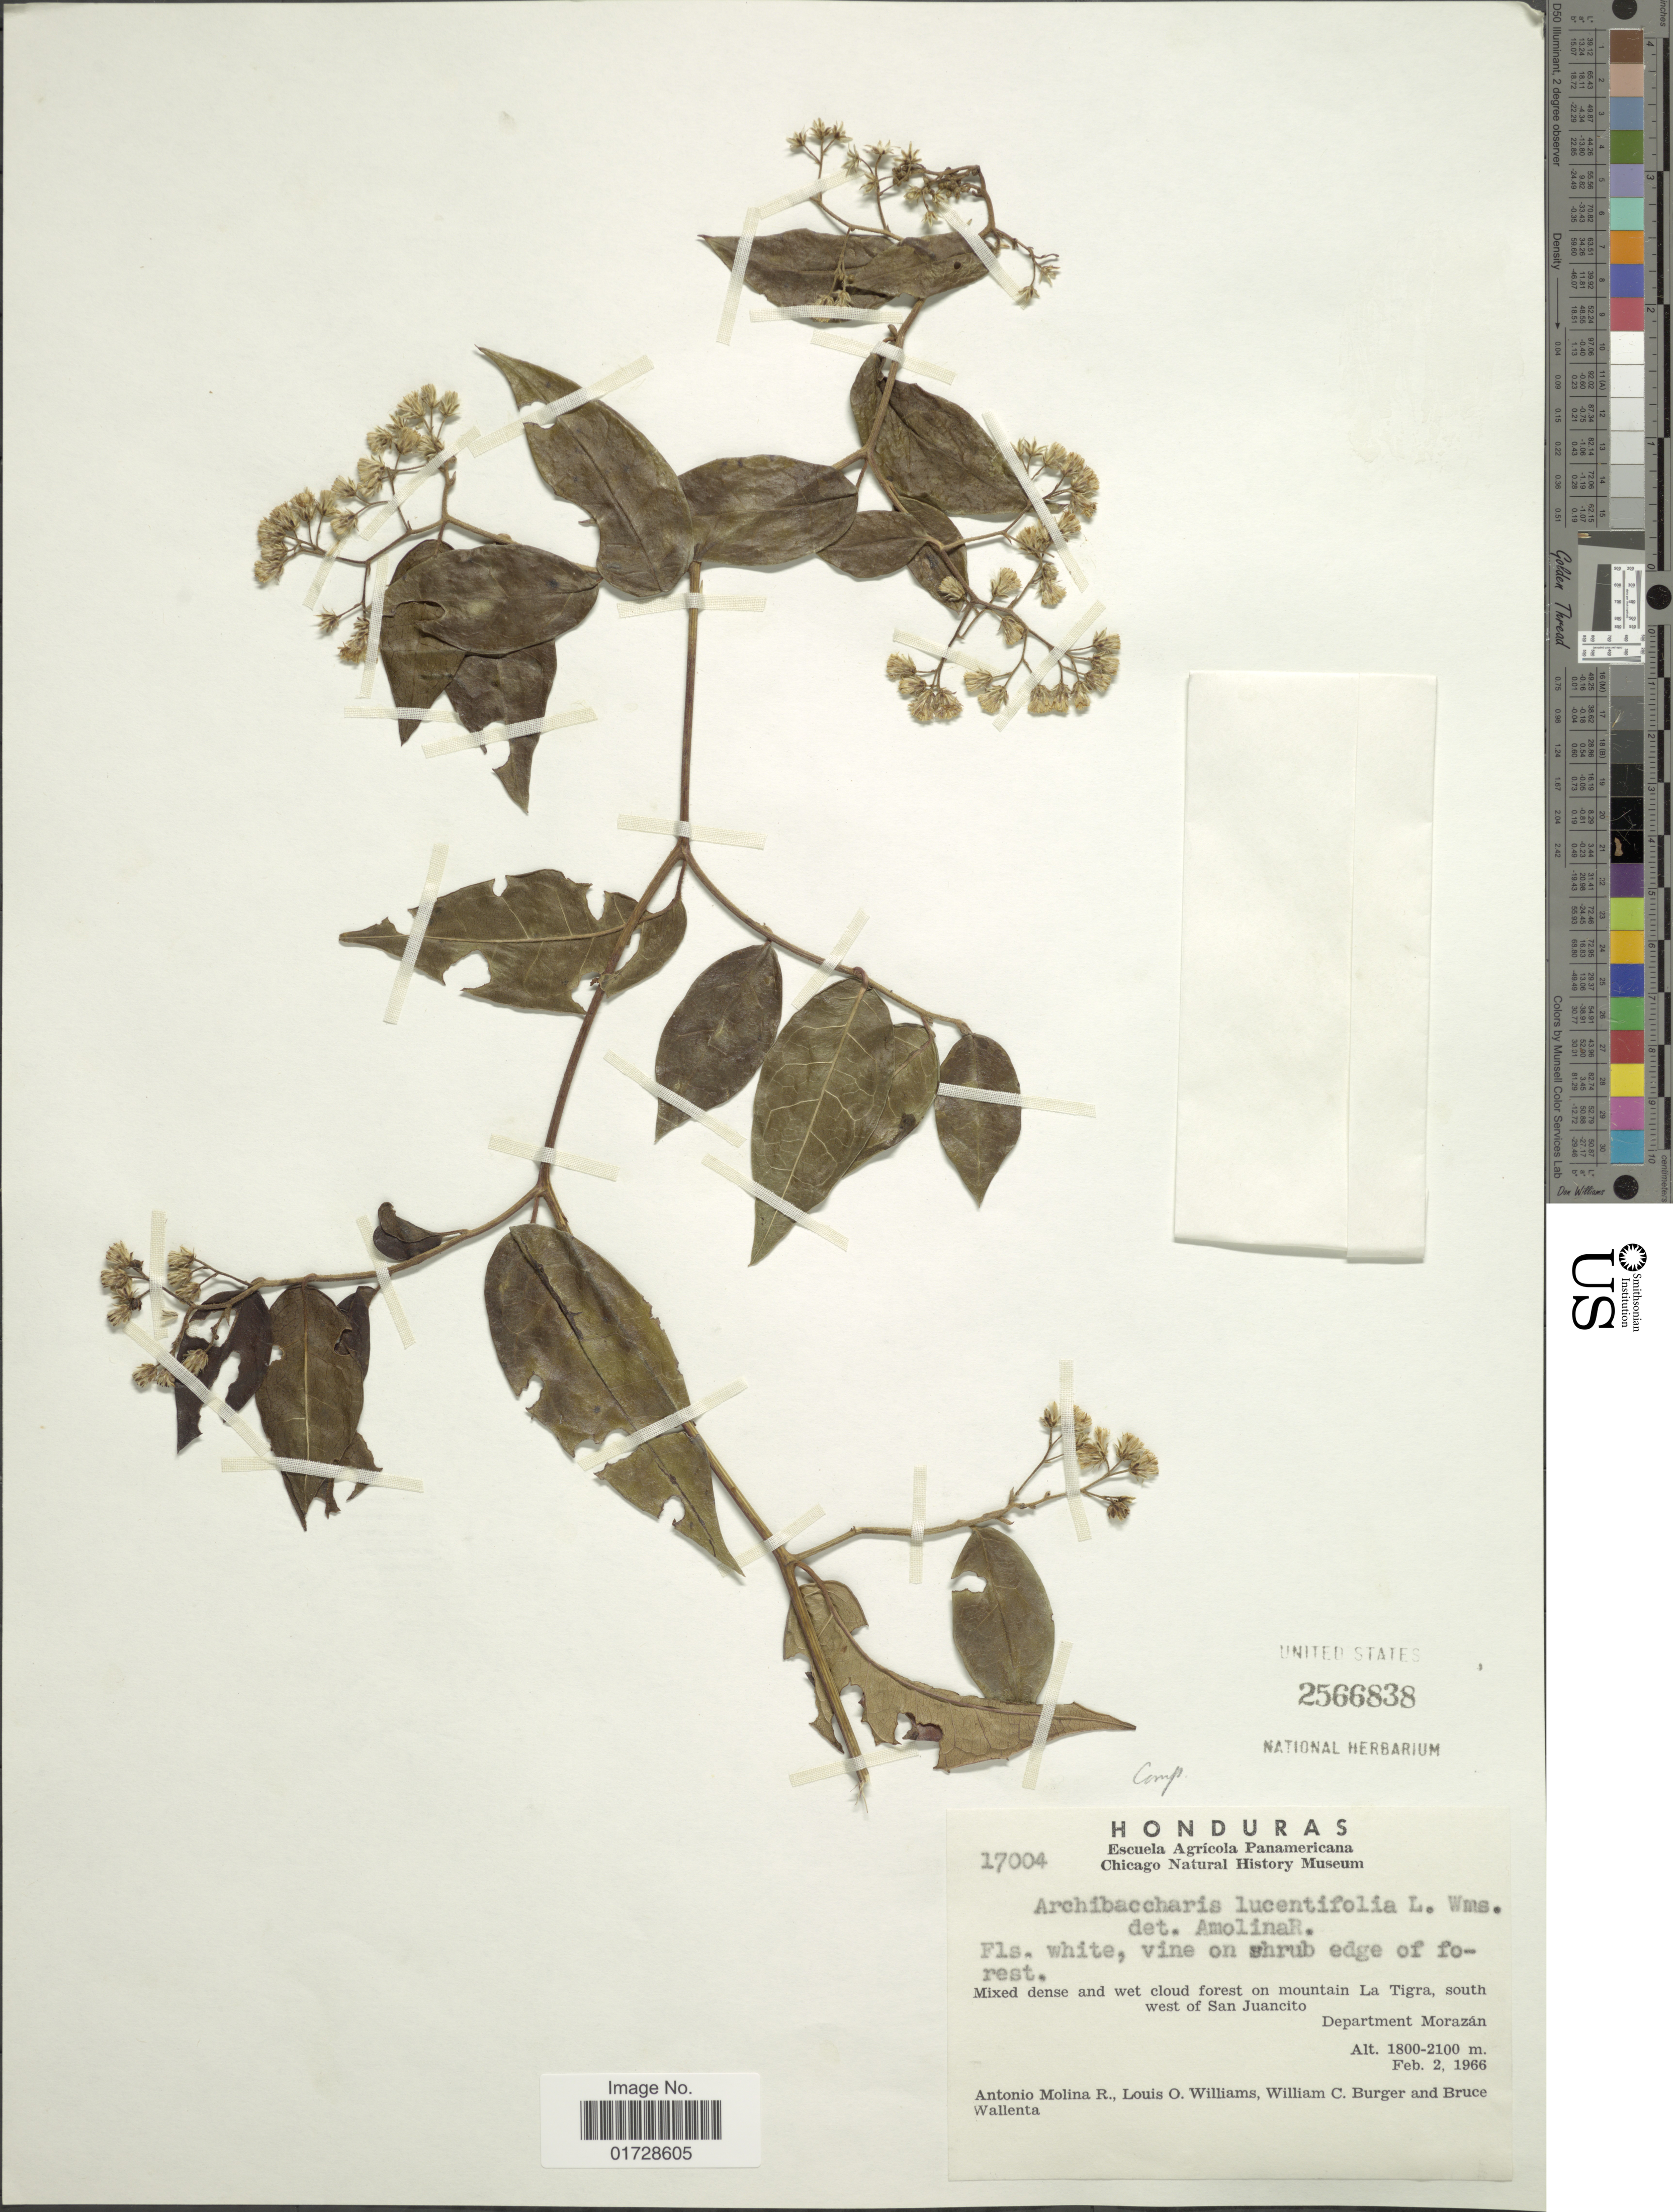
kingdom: Plantae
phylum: Tracheophyta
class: Magnoliopsida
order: Asterales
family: Asteraceae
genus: Archibaccharis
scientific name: Archibaccharis lucentifolia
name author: L.O. Williams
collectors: A. Molina R., L. O. Williams, W. Burger & B. Wallenta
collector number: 17004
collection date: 1966-02-02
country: Honduras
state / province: Fco. Morazán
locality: Mountain La Tigra, south west of San Juancito, Department Morazan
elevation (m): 1800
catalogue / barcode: US 2566838